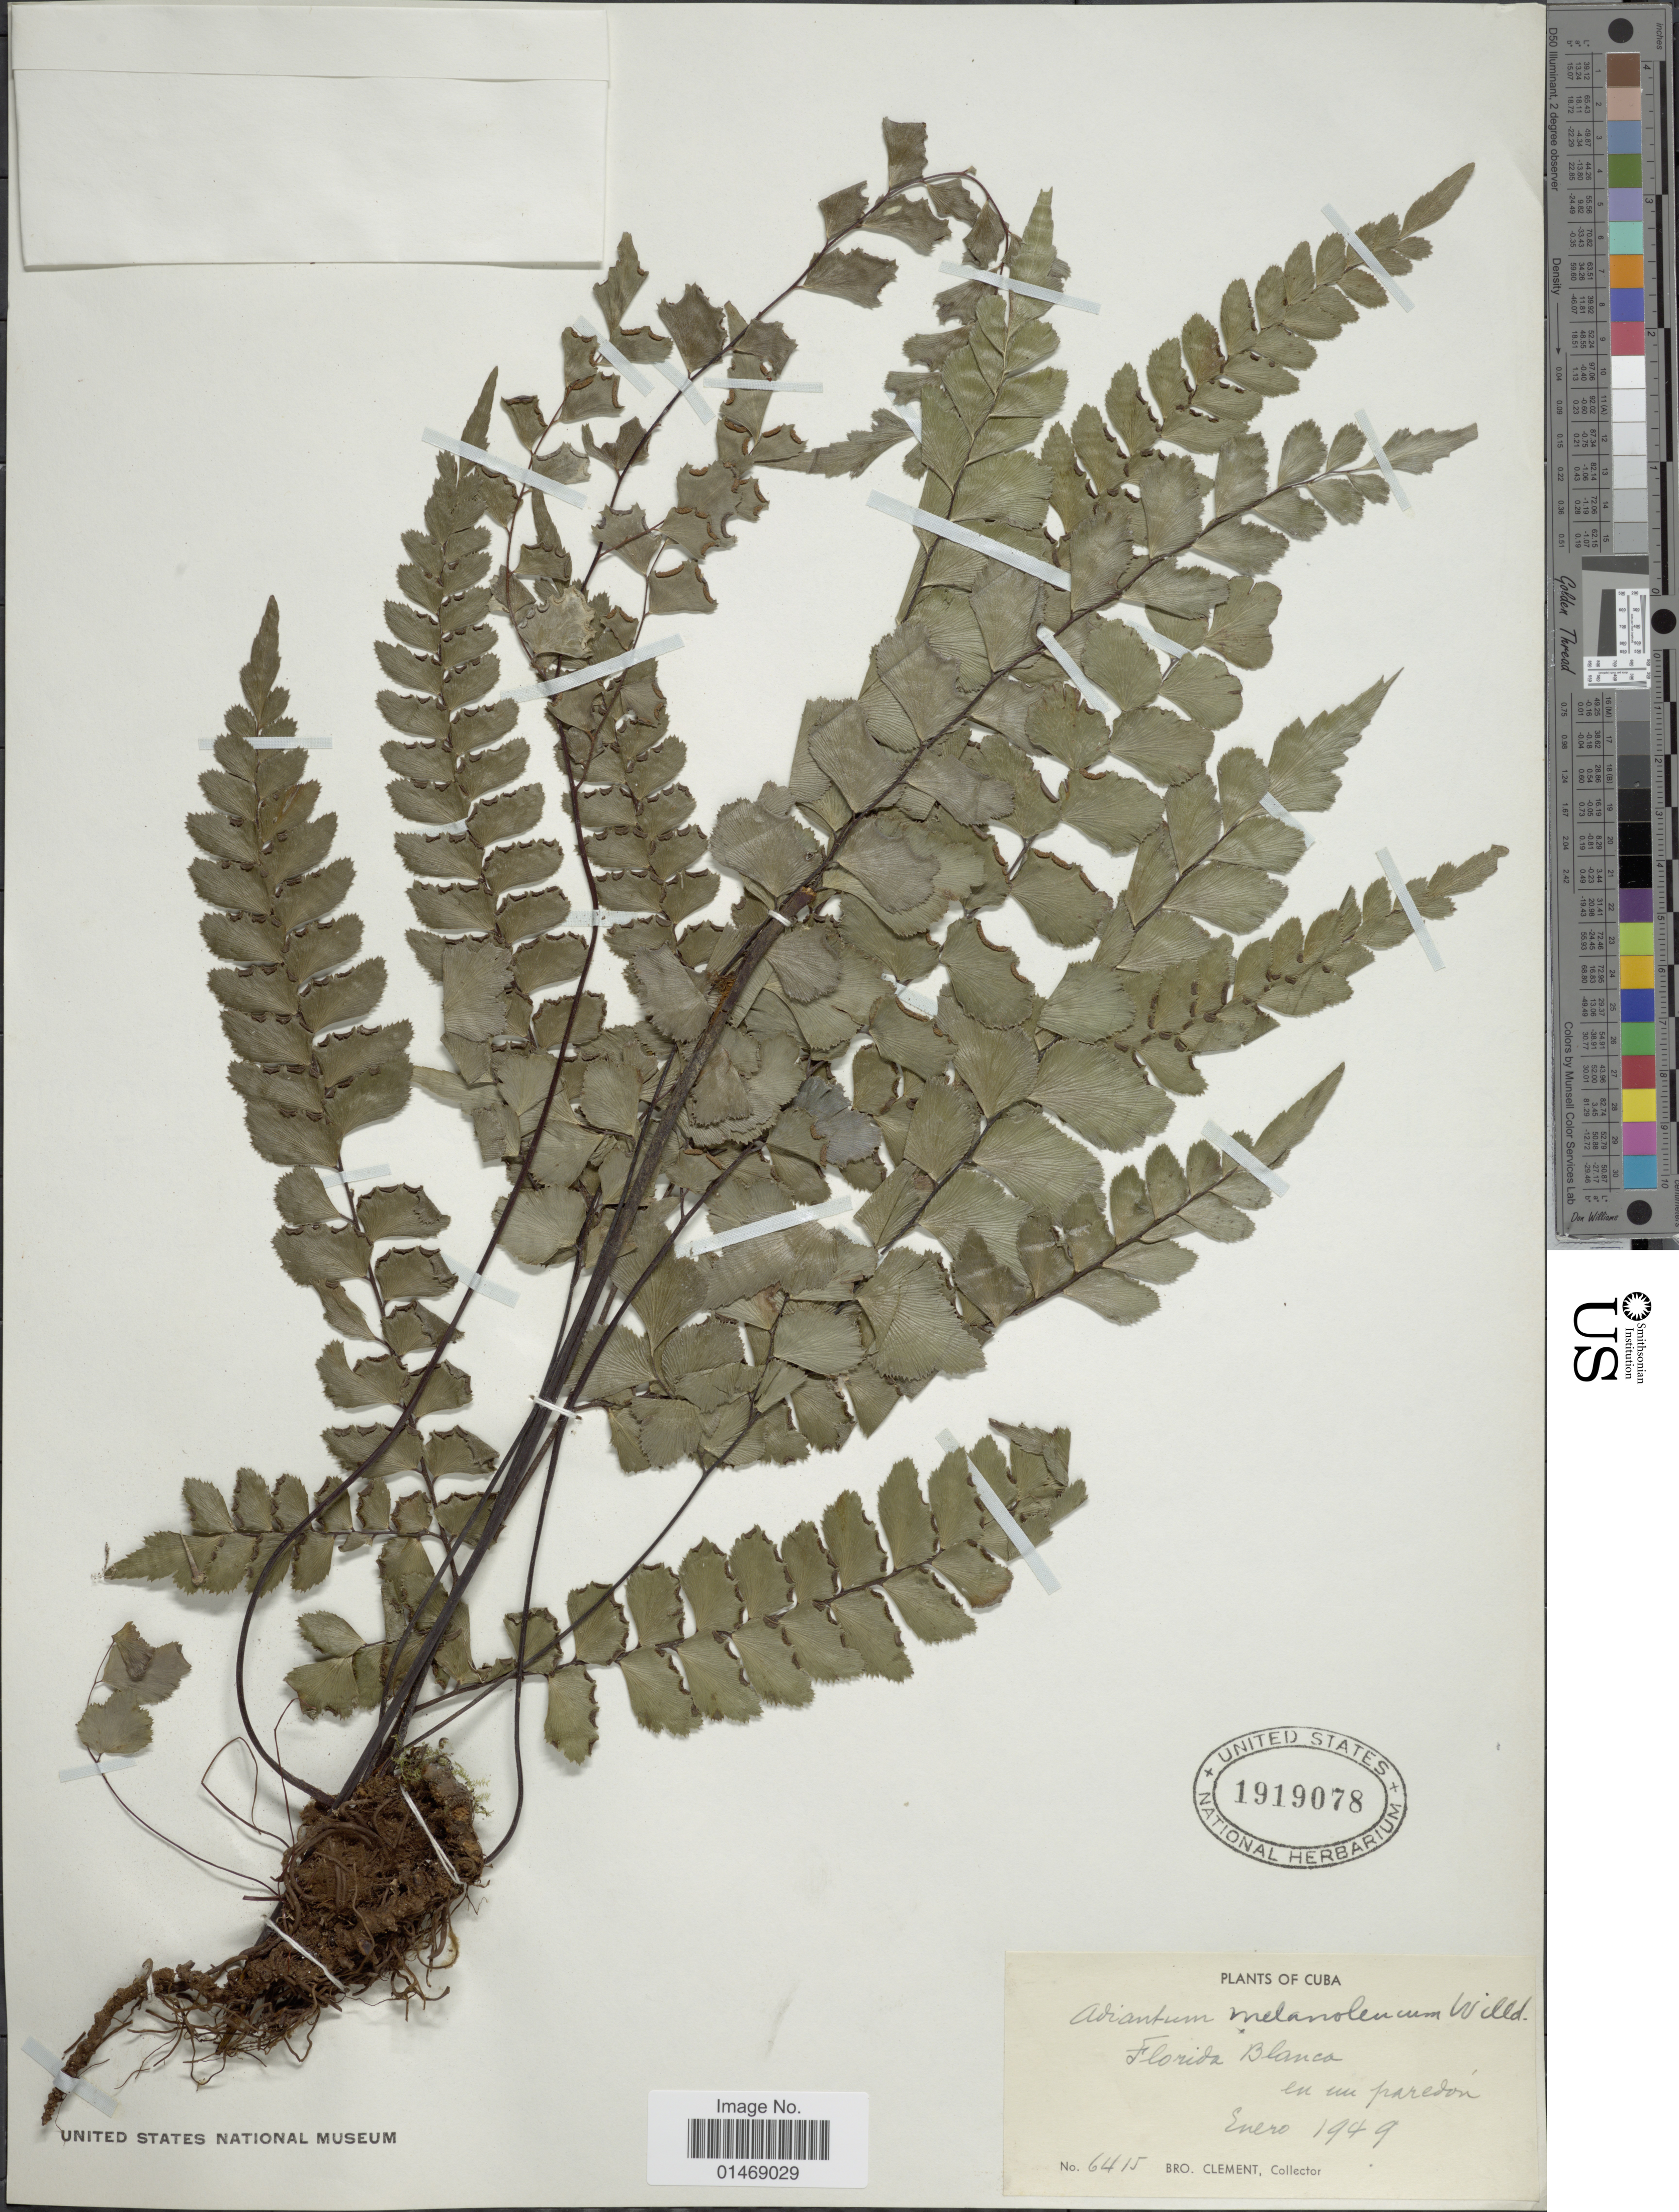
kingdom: Plantae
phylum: Tracheophyta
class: Polypodiopsida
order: Polypodiales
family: Pteridaceae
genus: Adiantum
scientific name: Adiantum melanoleucum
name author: Willd.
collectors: B. Clement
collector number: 6415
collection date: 1949-01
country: Cuba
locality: Florida Blanca en un paredón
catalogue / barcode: US 1919078